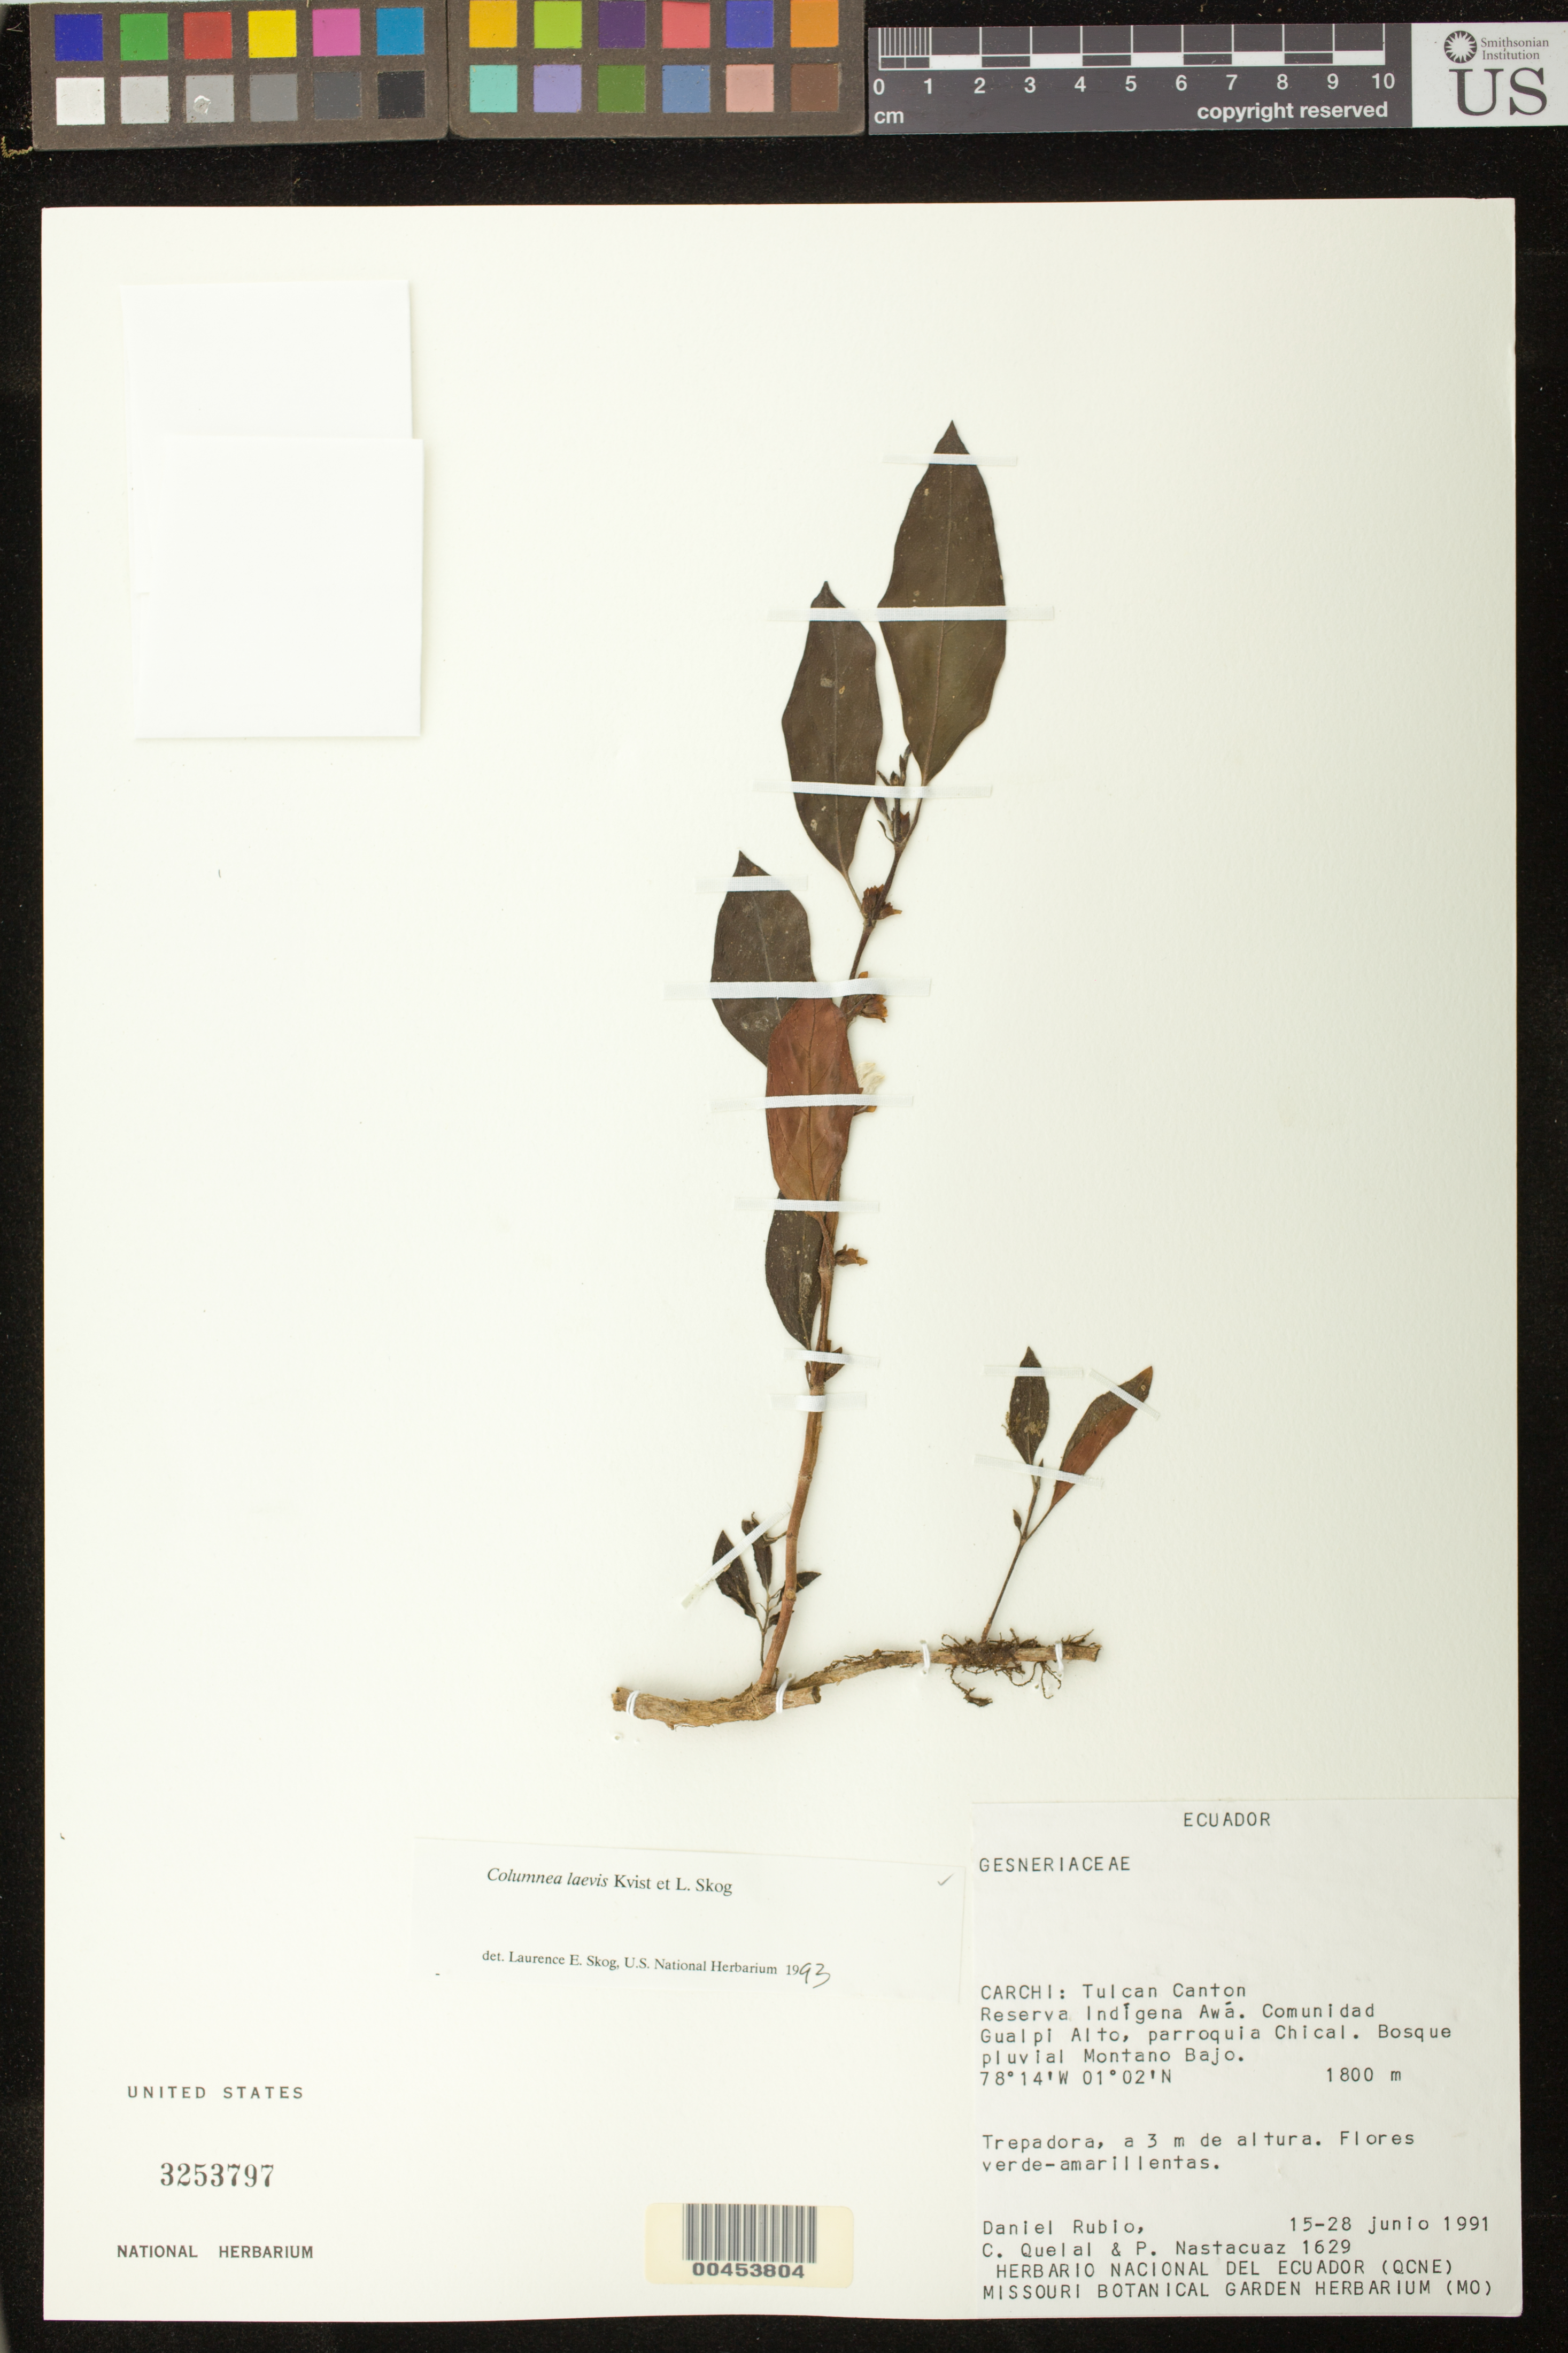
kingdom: Plantae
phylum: Tracheophyta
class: Magnoliopsida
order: Lamiales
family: Gesneriaceae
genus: Columnea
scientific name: Columnea laevis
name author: L.P. Kvist & L.E. Skog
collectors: D. Rubio, C. Quelal & F. Nastacuáz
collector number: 1629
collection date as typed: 15-28 Jun 1991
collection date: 1991-06-15/1991-06-28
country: Ecuador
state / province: Carchi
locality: Tulcan Canton, Indigena Awa Reserve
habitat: Bosque pluvial montano bajo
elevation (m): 1800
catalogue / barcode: US 3253797